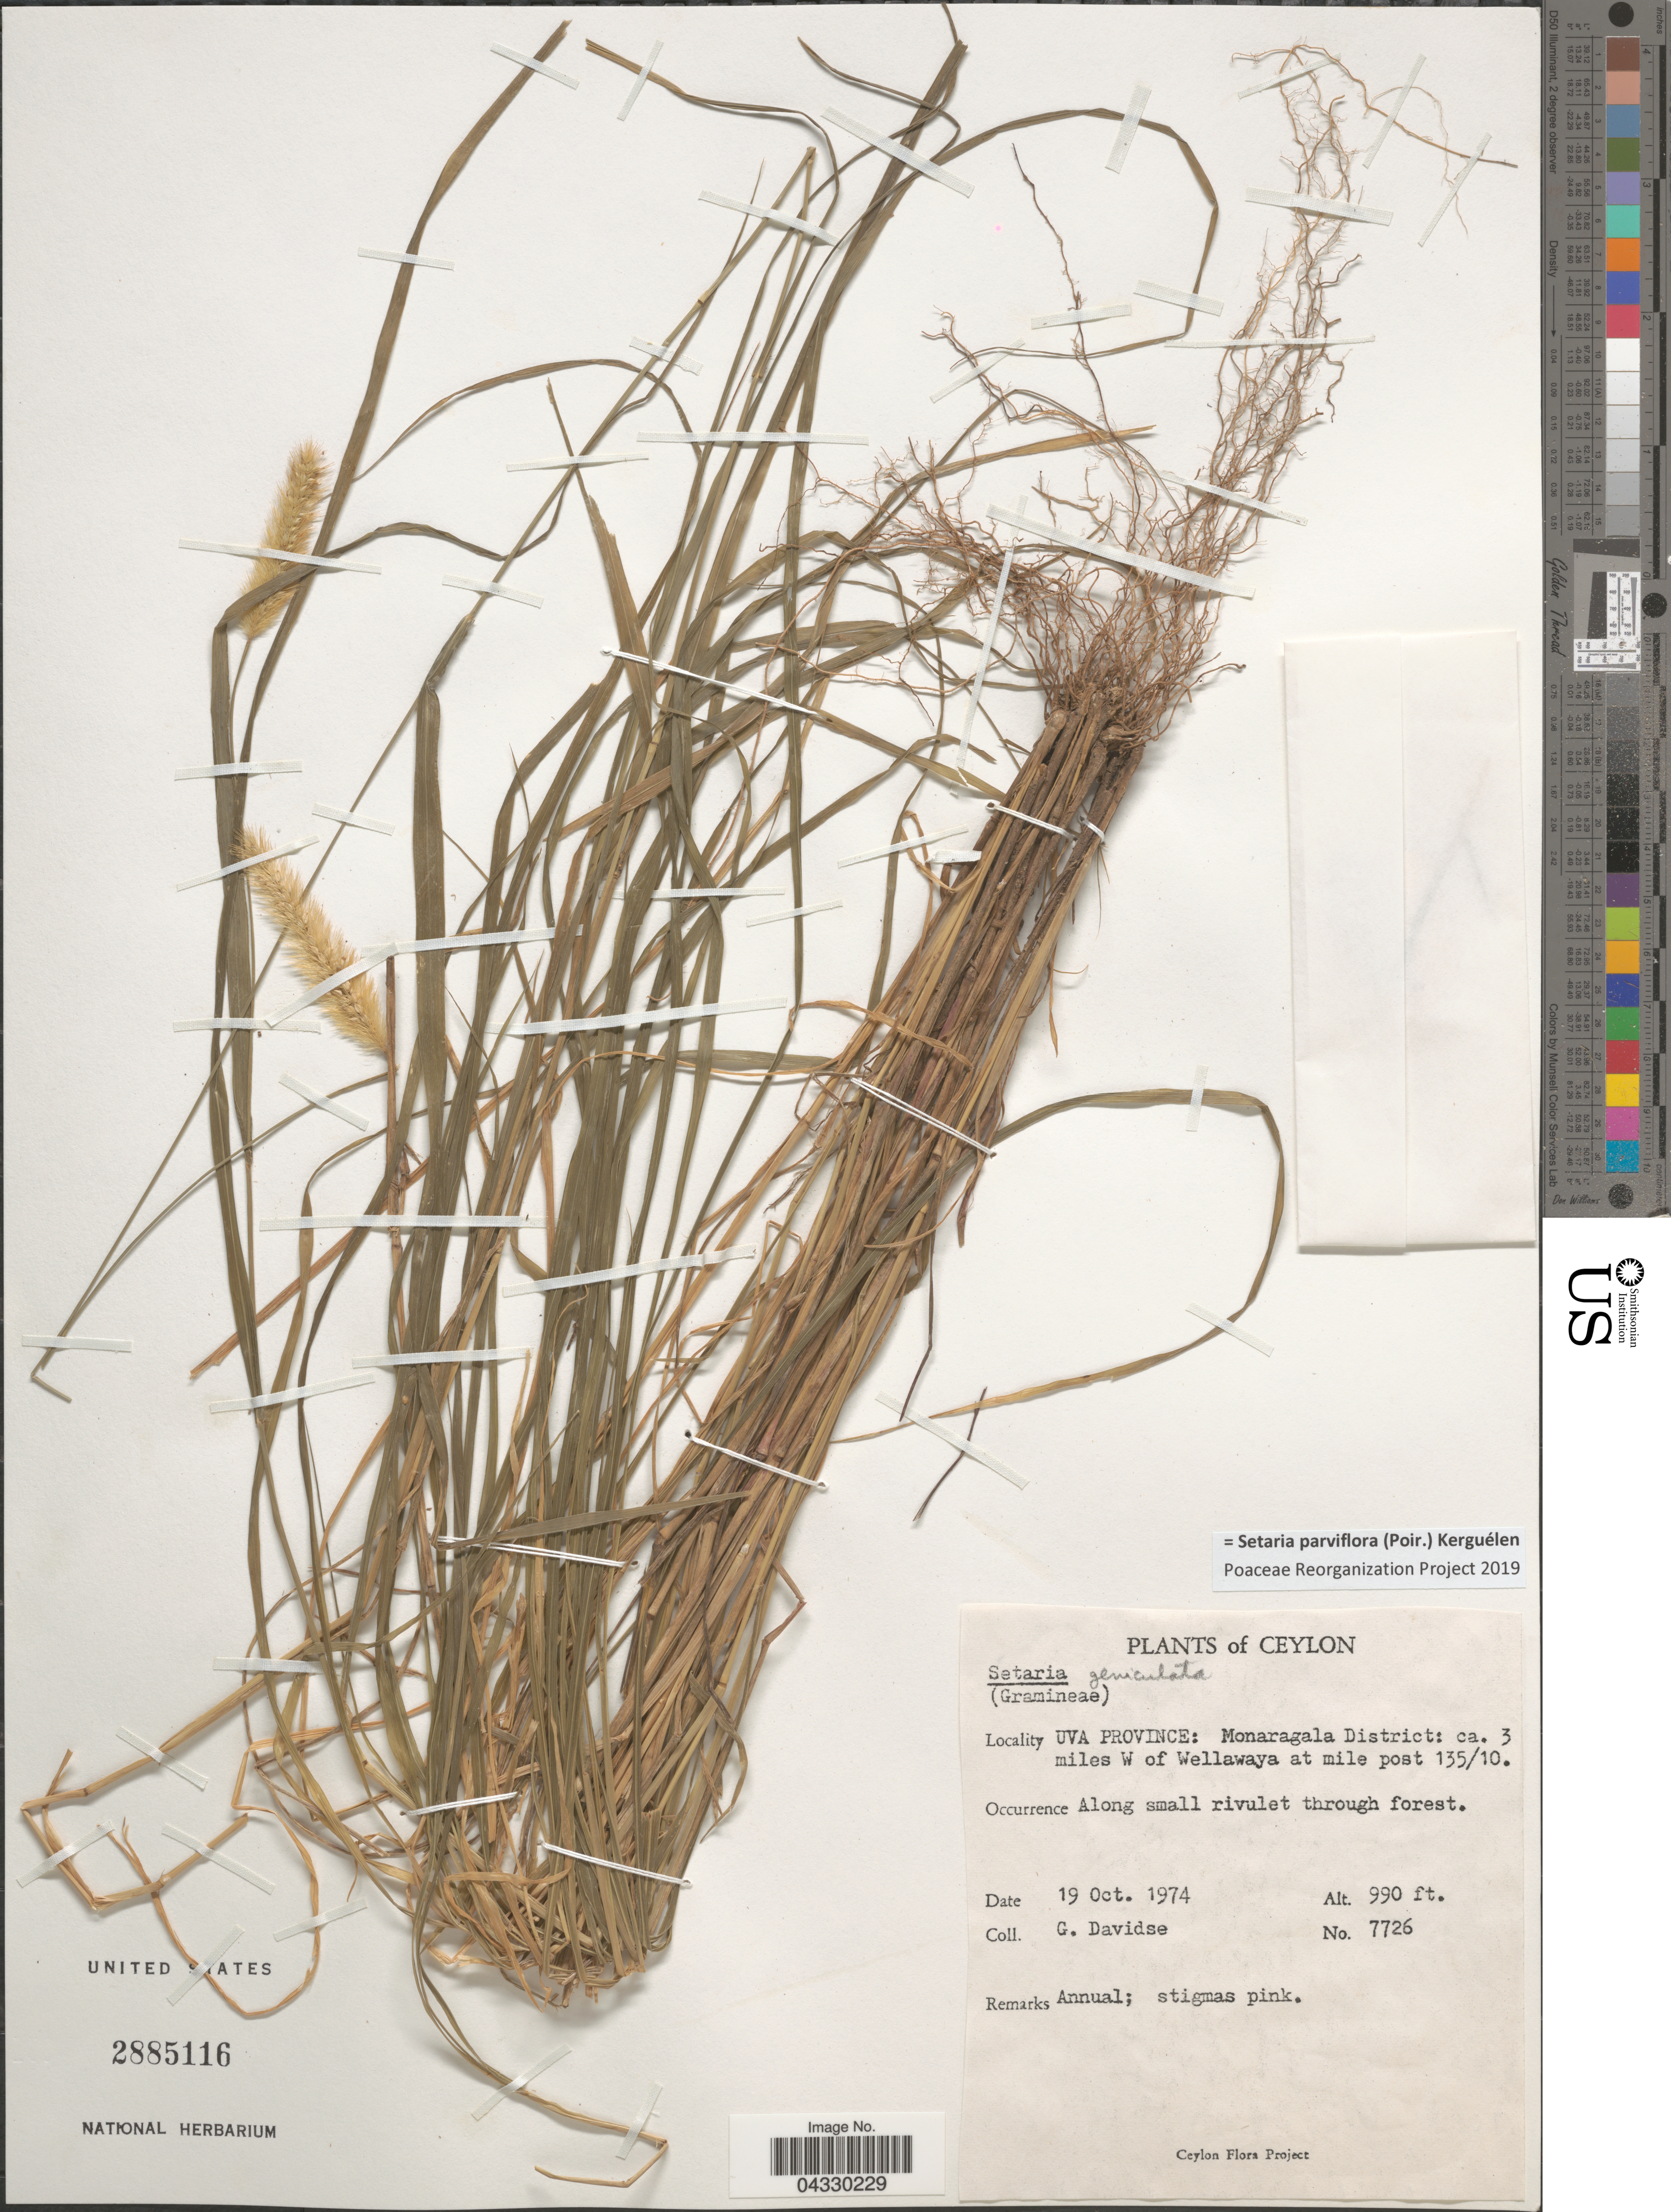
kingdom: Plantae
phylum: Tracheophyta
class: Liliopsida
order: Poales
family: Poaceae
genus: Setaria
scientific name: Setaria parviflora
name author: (Poir.) Kerguélen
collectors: G. Davidse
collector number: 7726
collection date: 1974-10-19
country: Sri Lanka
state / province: Uva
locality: Ceylon. Monaragala District: ca. 3 miles W of Wellawaya at mile post 135/10. Along small rivulet through forest.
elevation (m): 302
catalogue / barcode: US 2885116